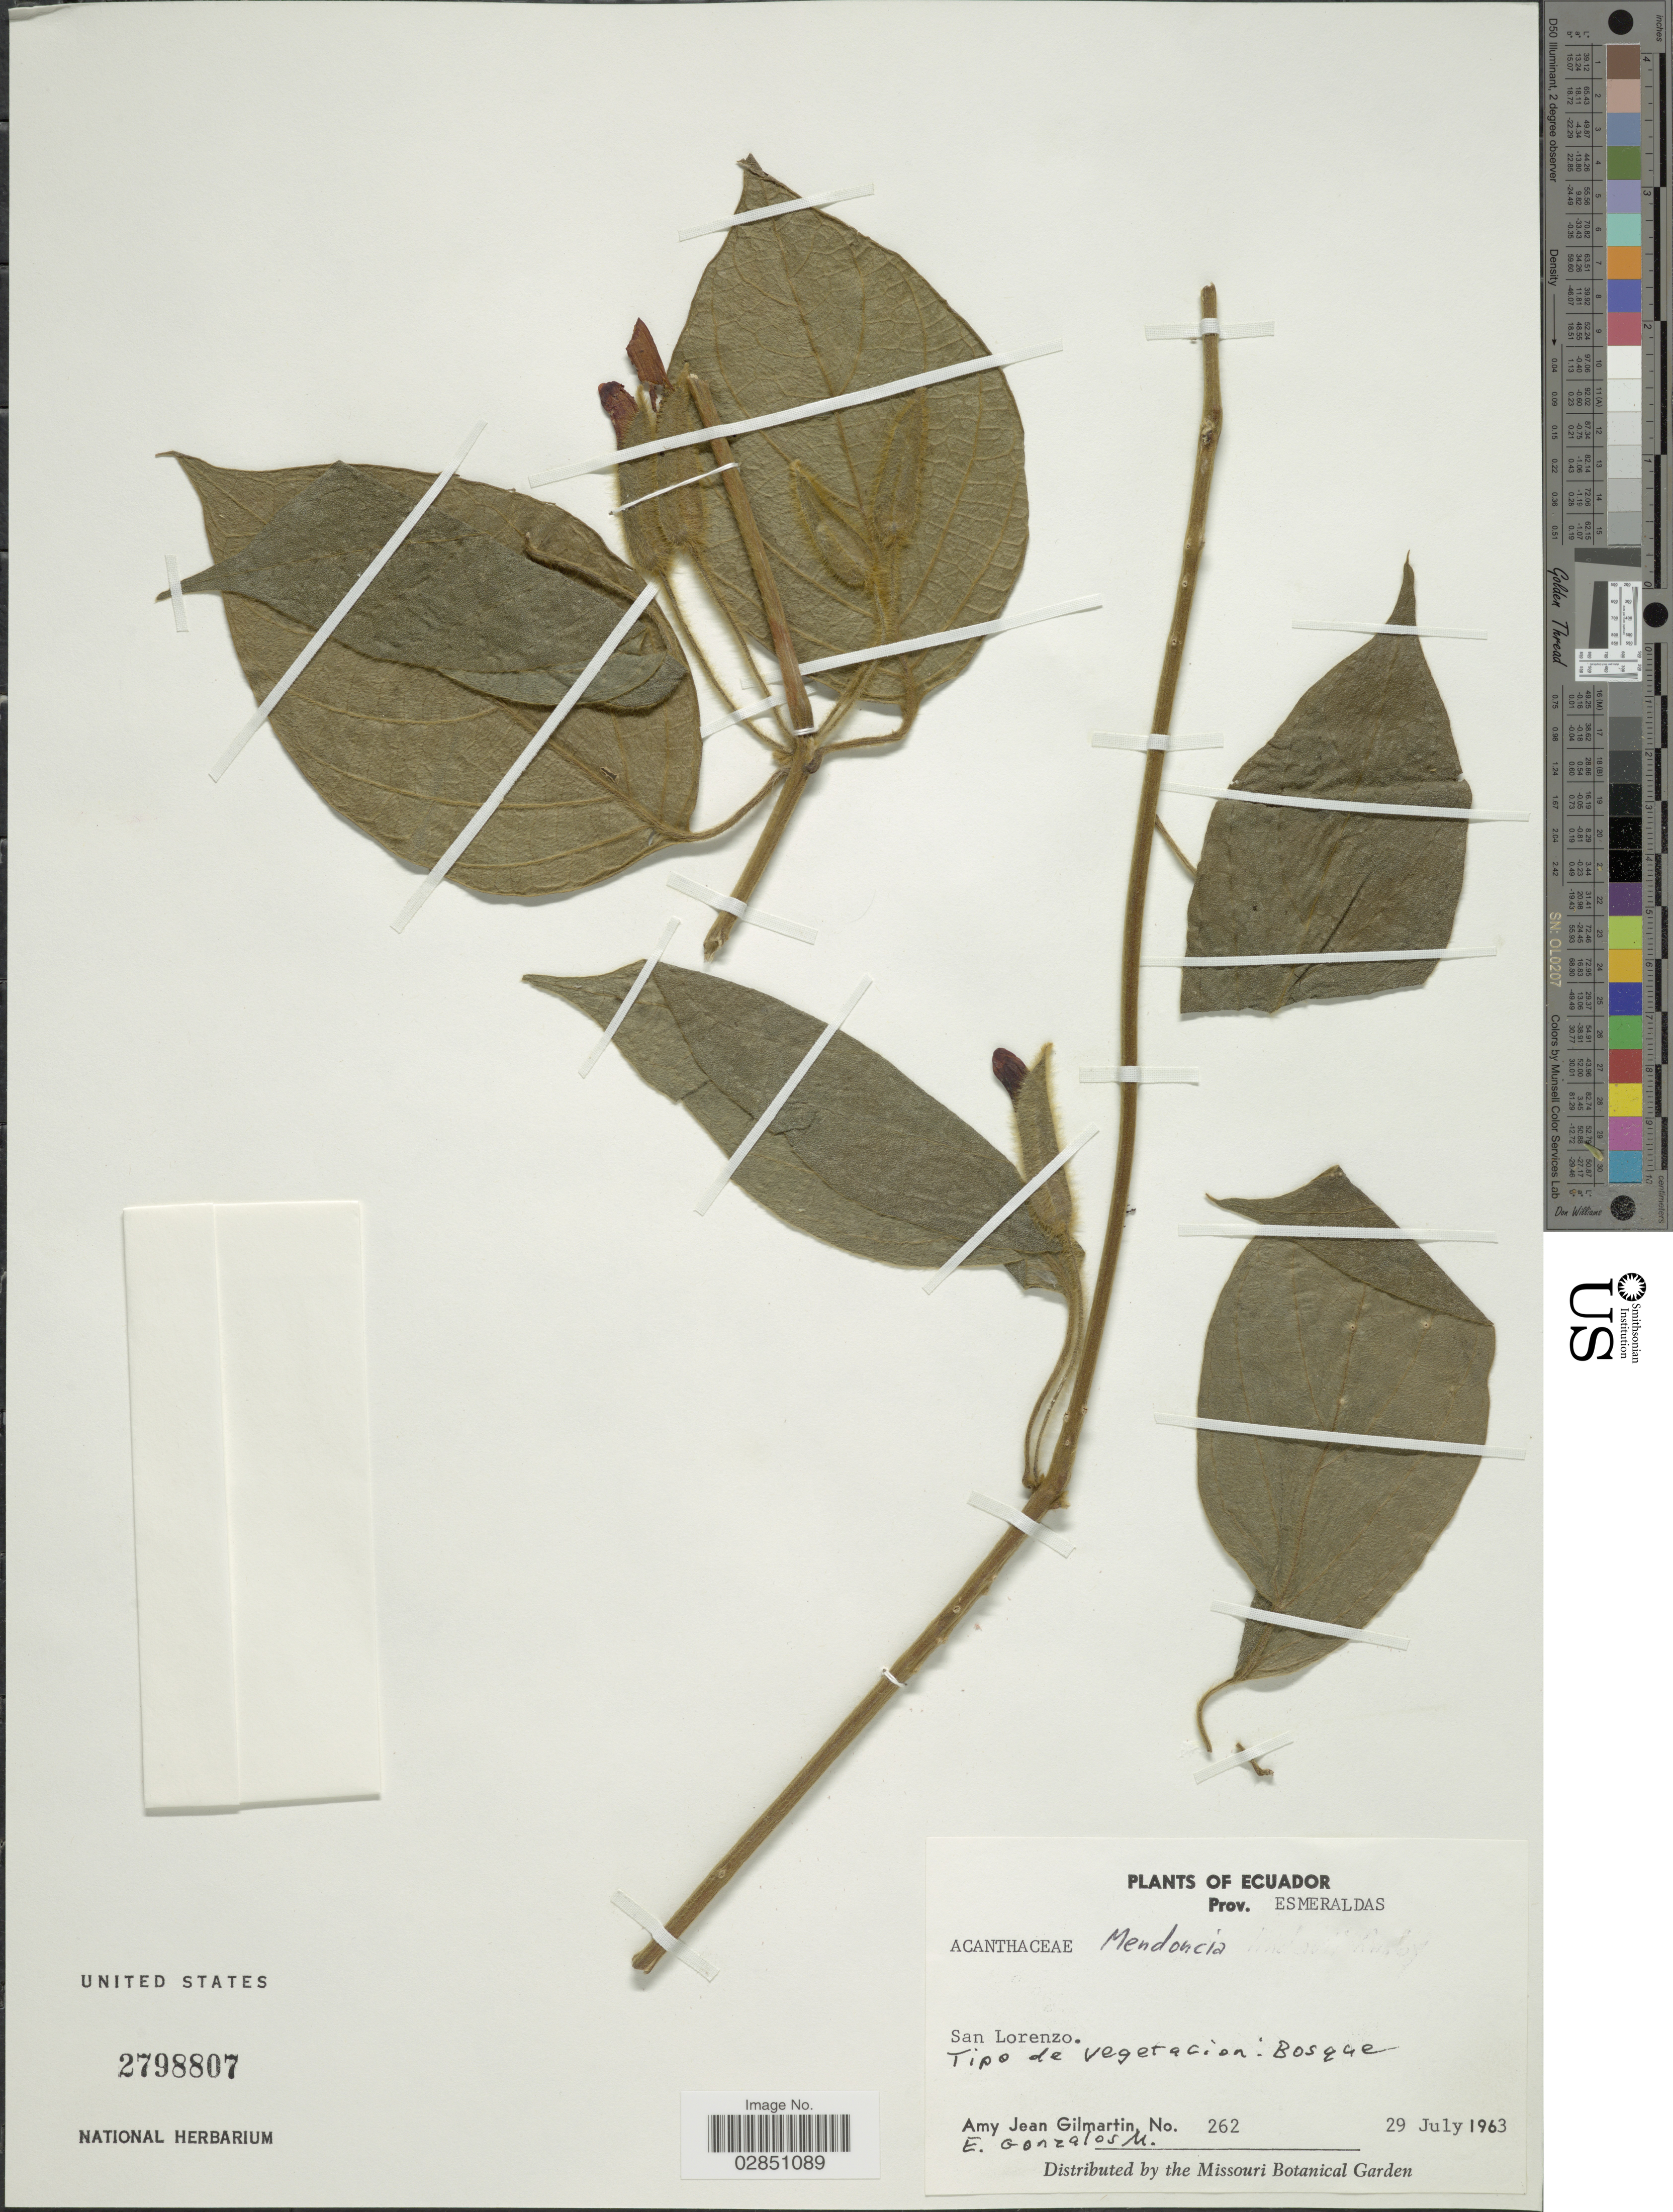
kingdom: Plantae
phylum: Tracheophyta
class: Magnoliopsida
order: Lamiales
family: Acanthaceae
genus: Mendoncia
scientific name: Mendoncia hoffmannseggiana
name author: Nees in DC.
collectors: A. J. Gilmartin & E. Gonzales M.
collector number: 262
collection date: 1963-07-29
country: Ecuador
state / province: Esmeraldas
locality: San Lorenzo.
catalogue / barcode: US 2798807